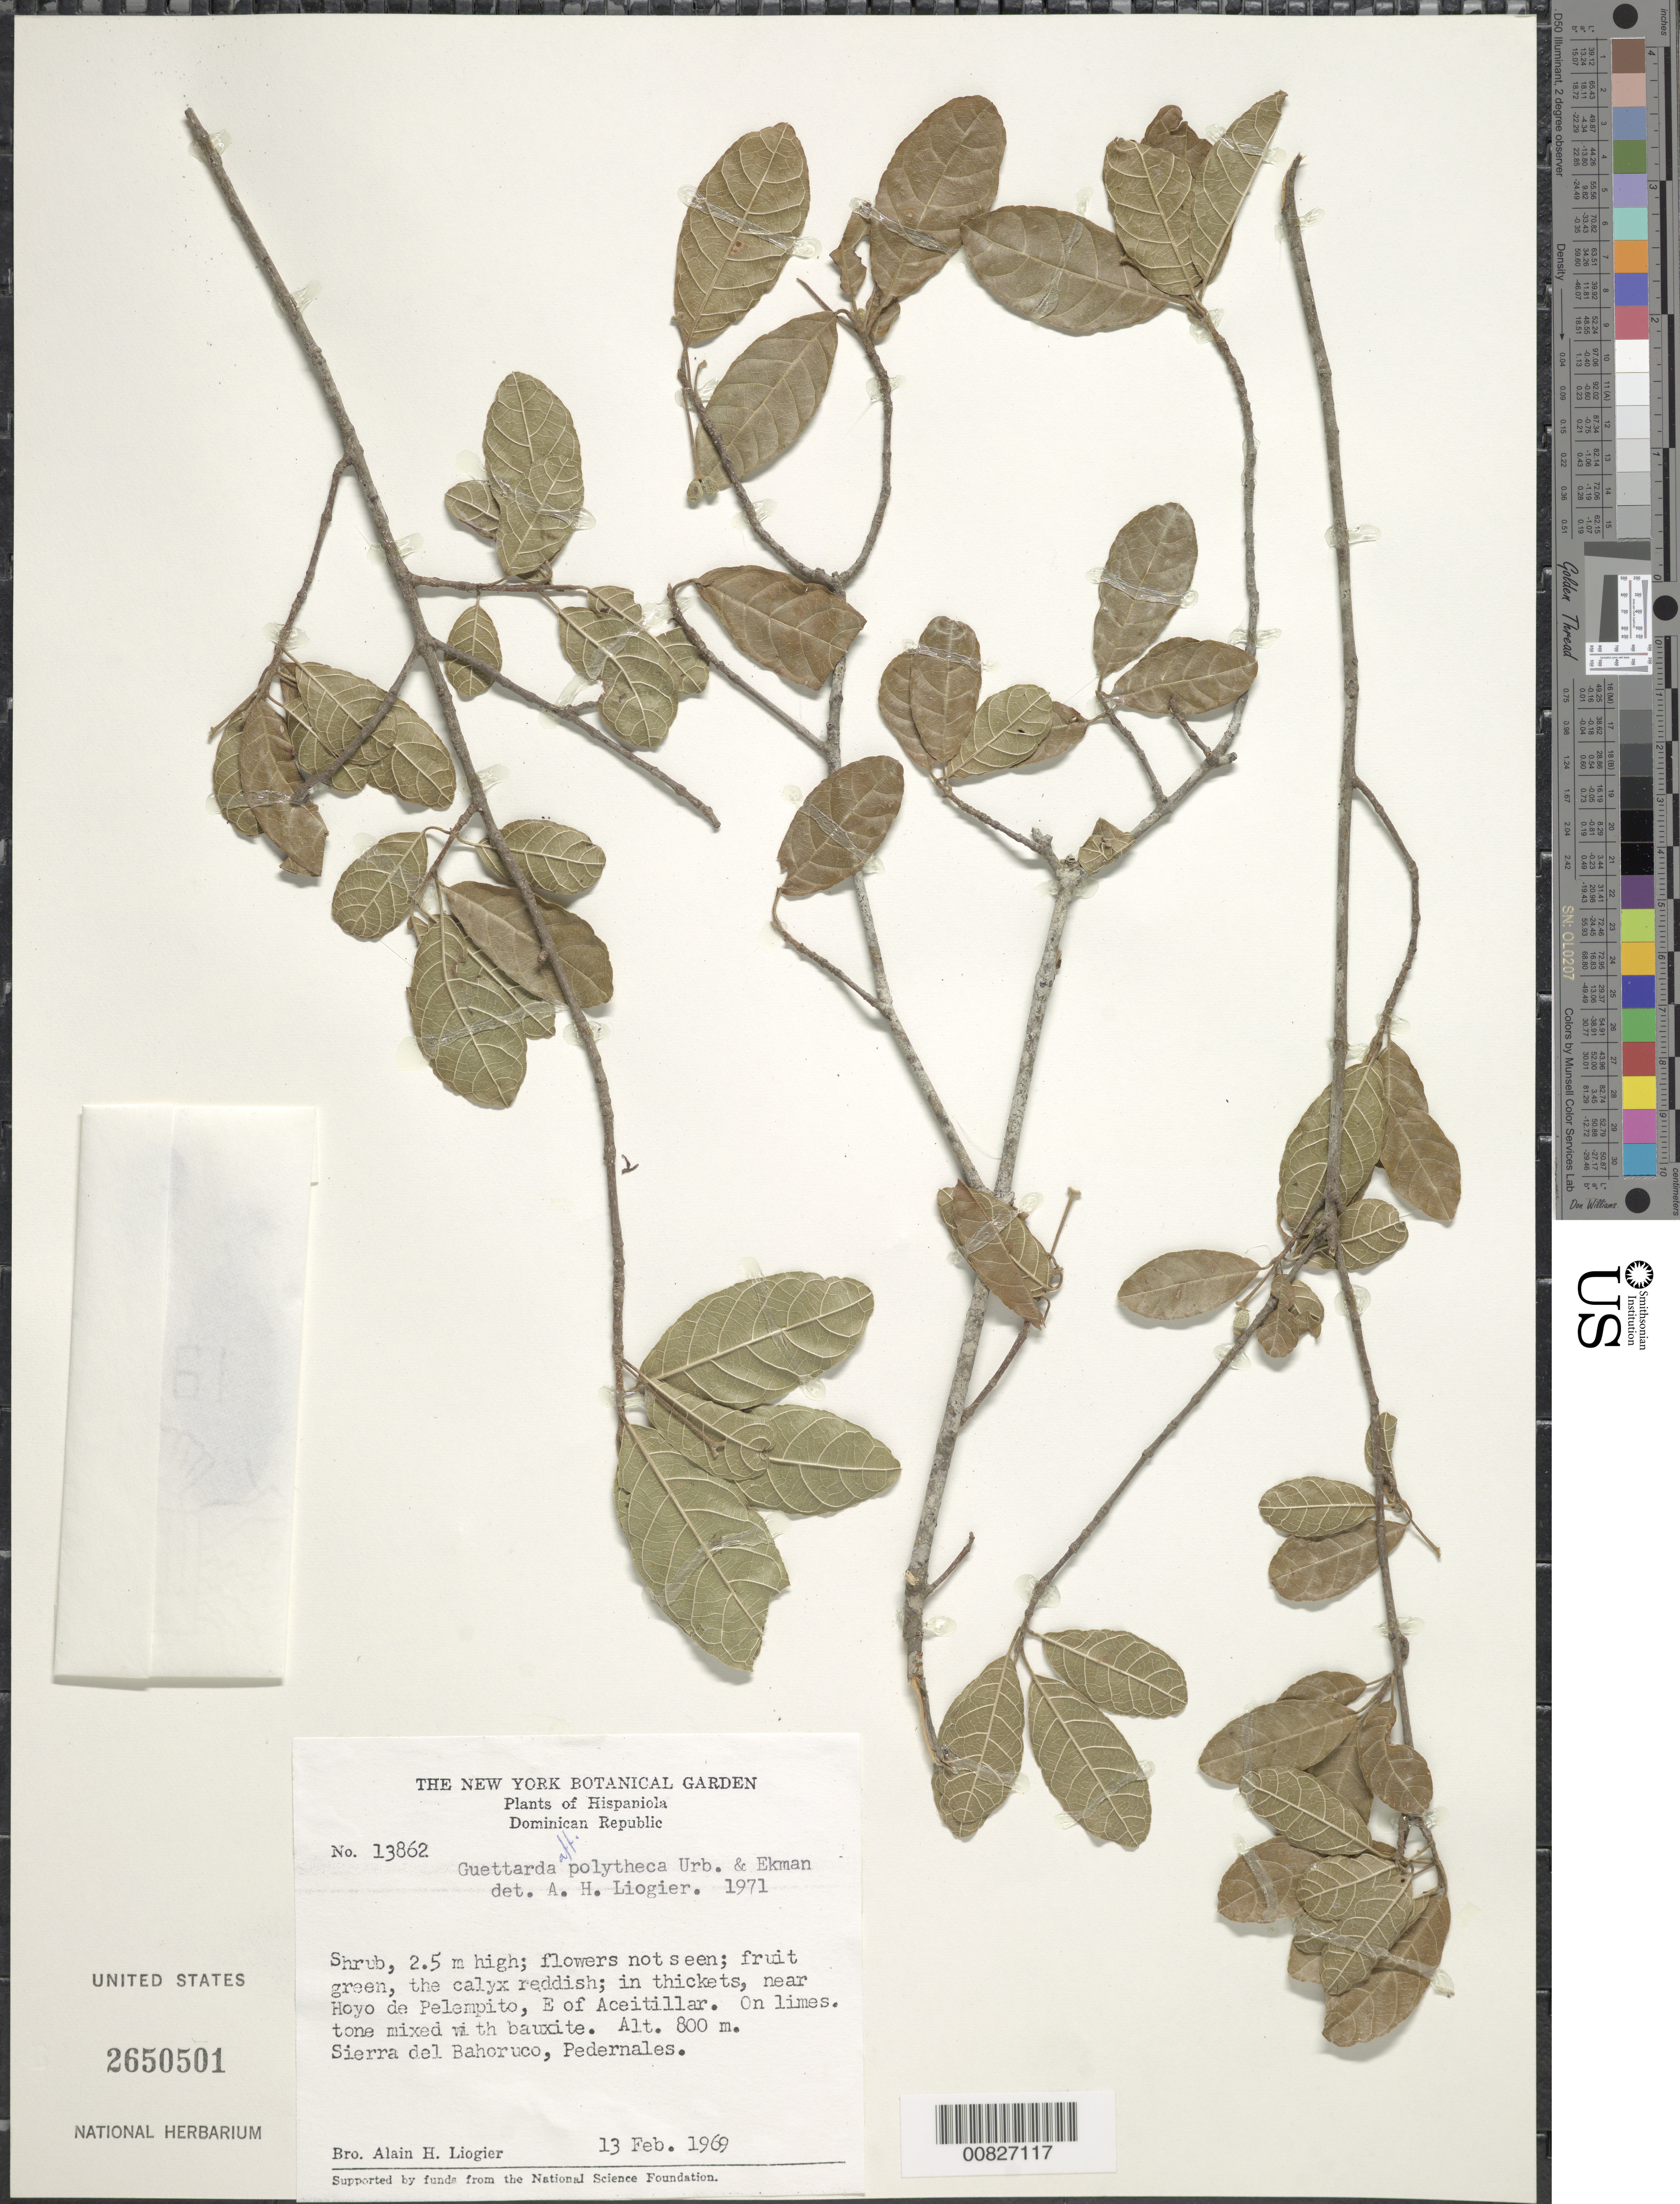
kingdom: Plantae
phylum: Tracheophyta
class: Magnoliopsida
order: Gentianales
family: Rubiaceae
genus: Guettarda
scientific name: Guettarda polytheca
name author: Urb. & Ekman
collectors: A. H. Liogier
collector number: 13862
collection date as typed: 13 Feb 1969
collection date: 1969-02-13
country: Dominican Republic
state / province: Pedernales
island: Hispaniola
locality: Sierra del Bahoruco, near Hoyo de Pelempito, E of Aceitillar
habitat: In thickets on limestone mixed with bauxite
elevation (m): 800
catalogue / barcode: US 2650501